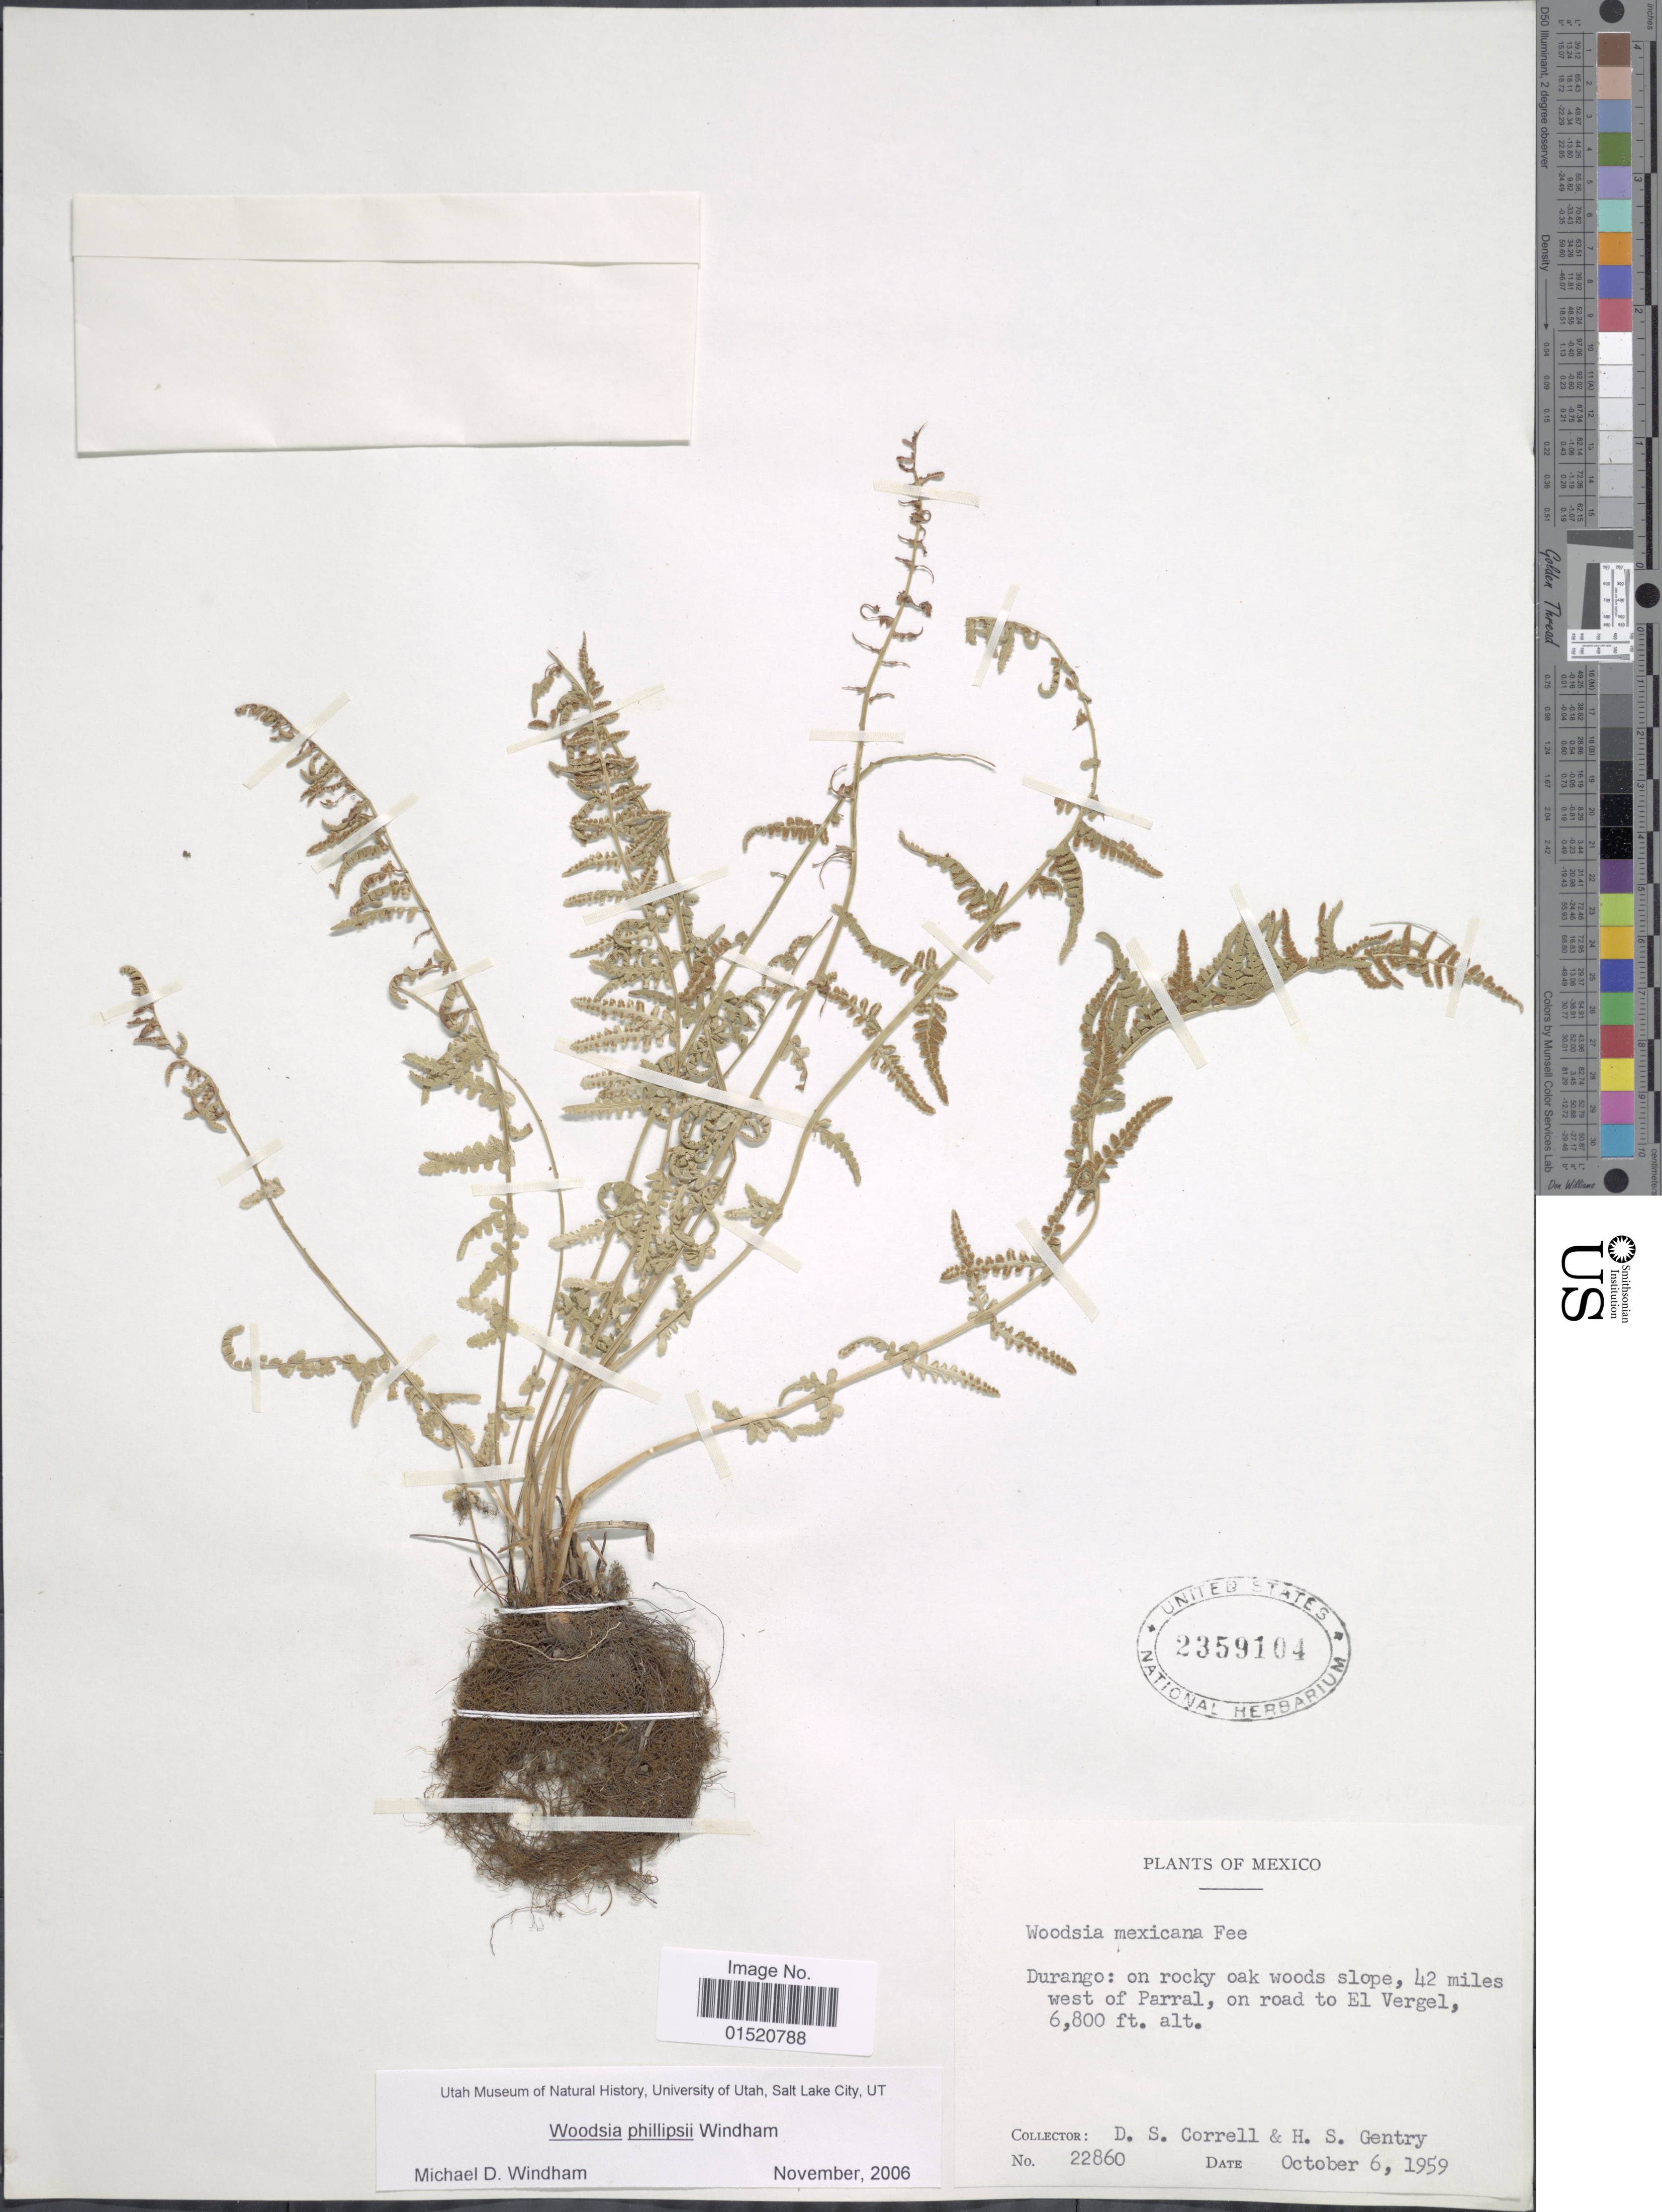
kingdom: Plantae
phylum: Tracheophyta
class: Polypodiopsida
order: Polypodiales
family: Woodsiaceae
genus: Woodsia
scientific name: Woodsia phillipsii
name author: Windham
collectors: D. S. Correll & H. S. Gentry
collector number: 22860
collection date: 1959-10-06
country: Mexico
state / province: Durango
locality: On rocky oak wood slope, 42 miles west of Parral, on road to El Vergel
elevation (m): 2073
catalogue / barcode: US 2359104